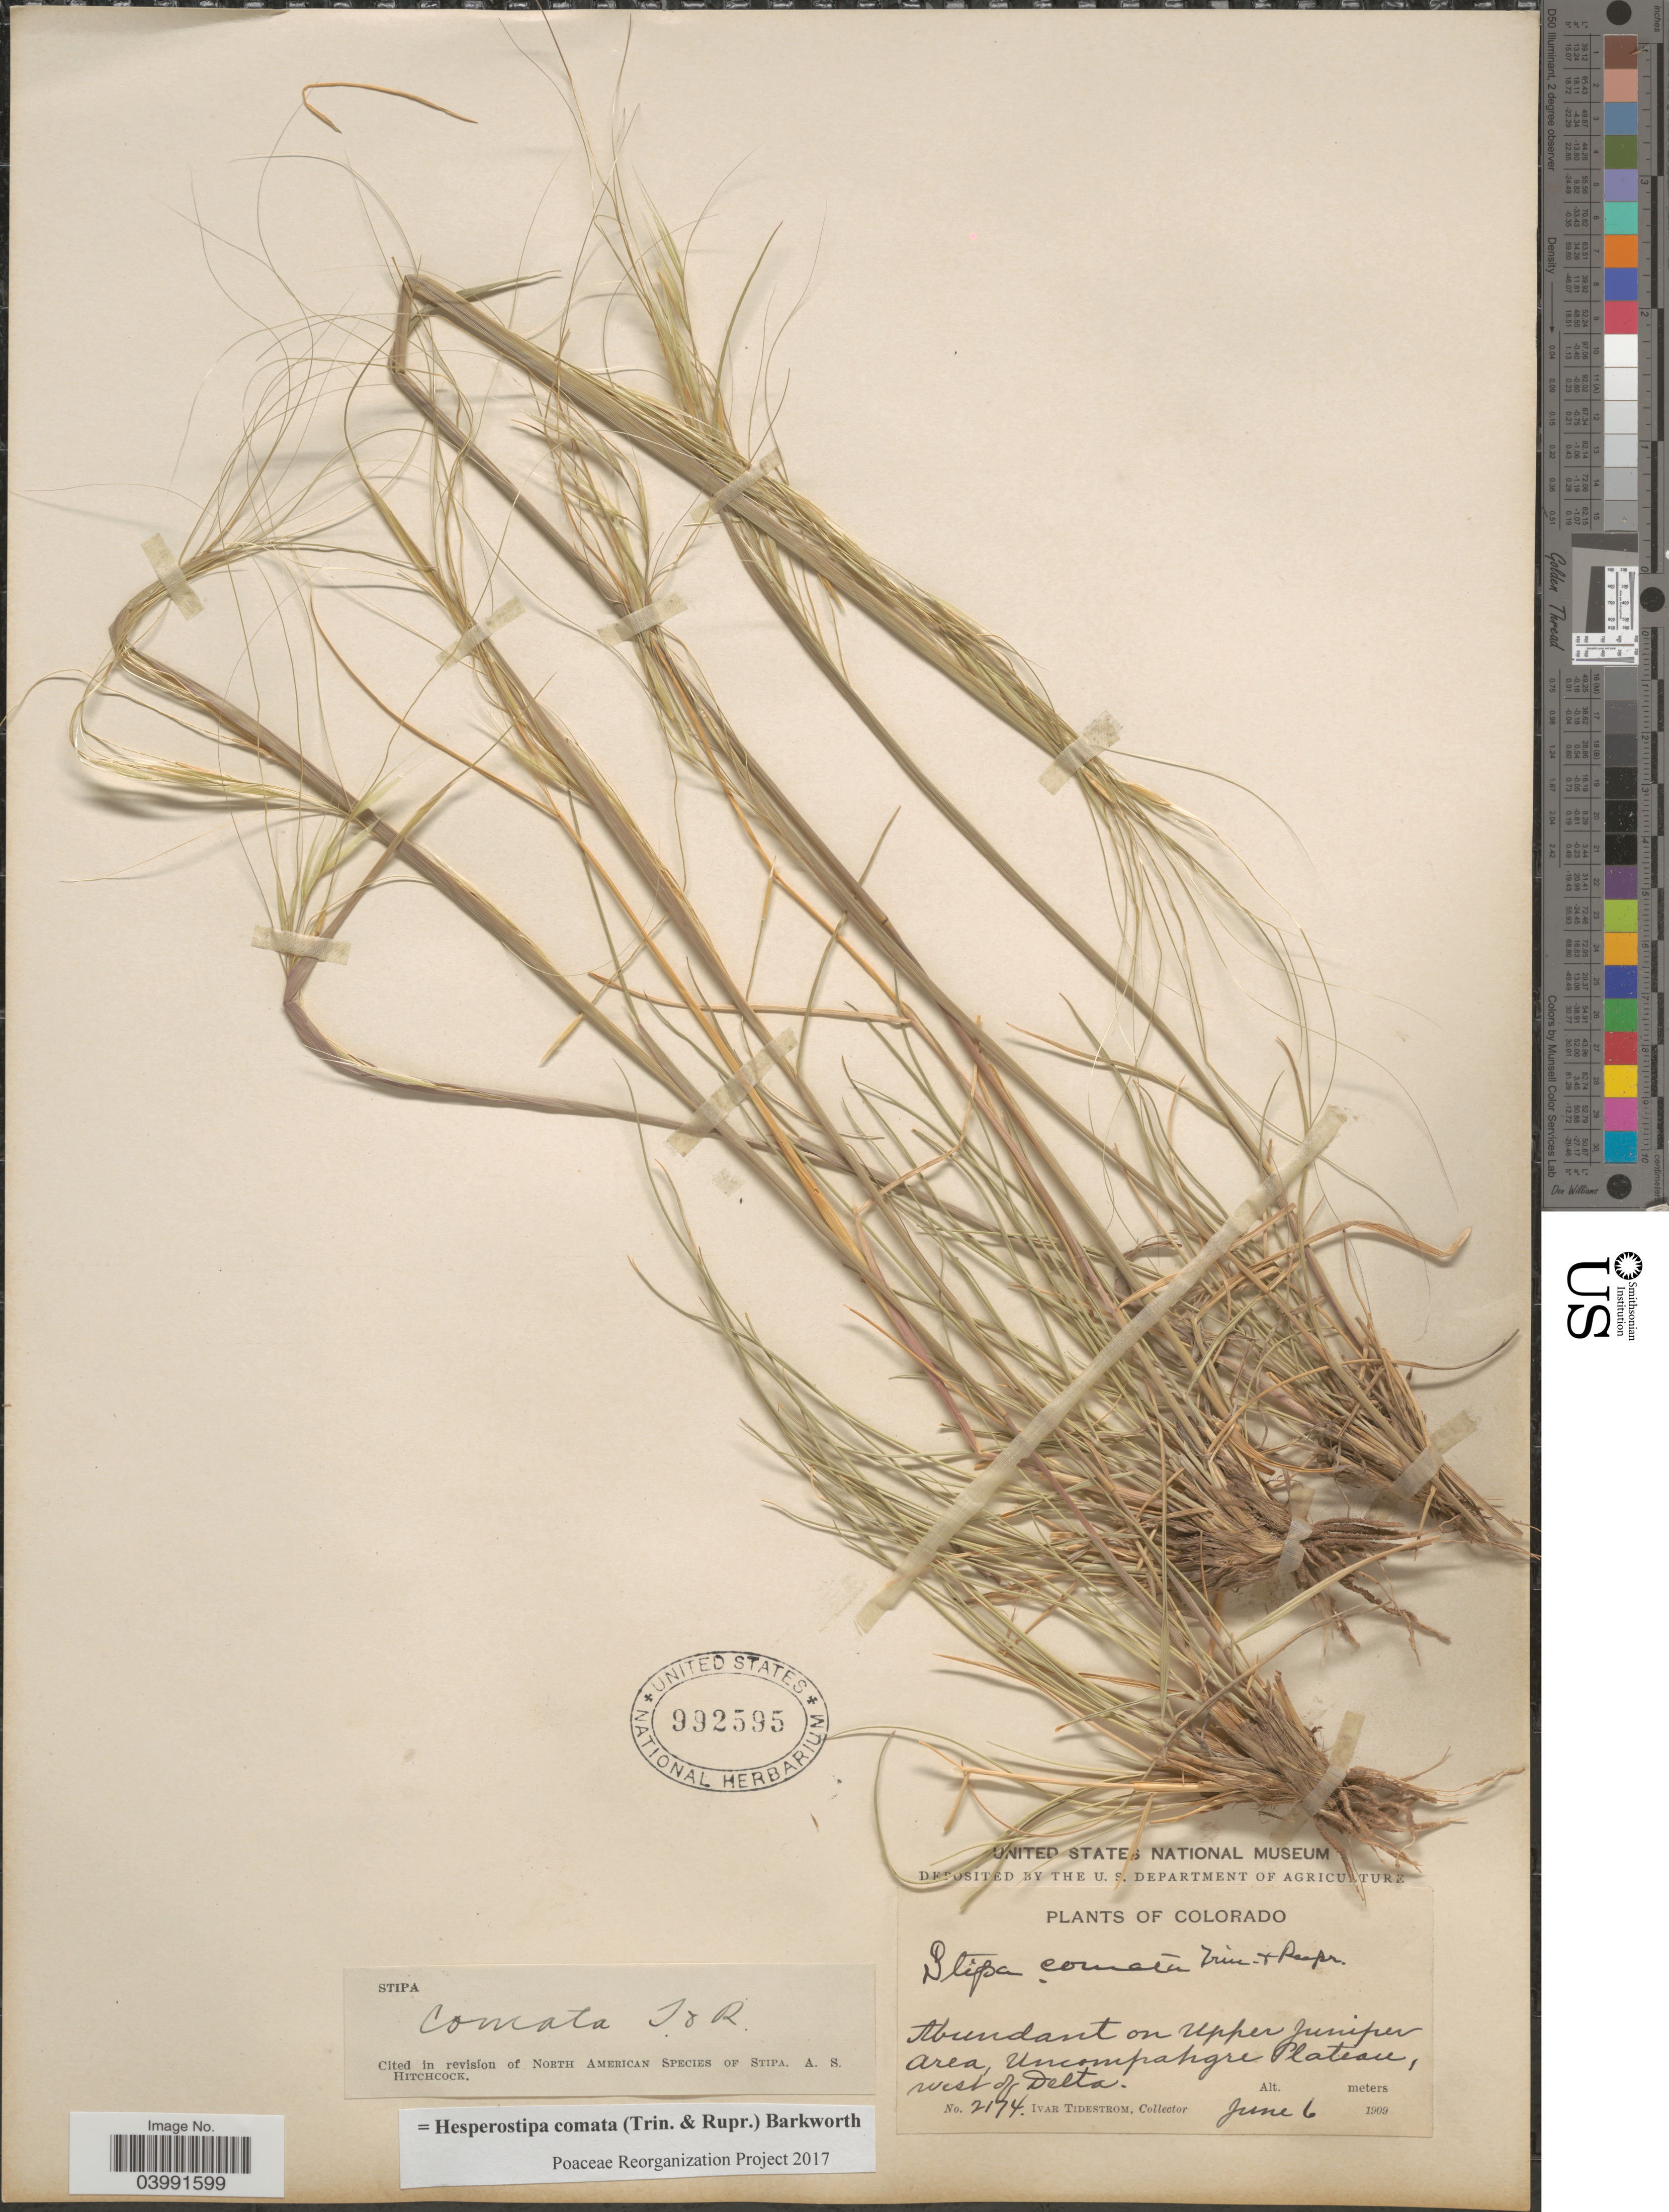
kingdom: Plantae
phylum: Tracheophyta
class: Liliopsida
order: Poales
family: Poaceae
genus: Hesperostipa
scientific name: Hesperostipa comata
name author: (Trin. & Rupr.) Barkworth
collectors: I. F. Tidestrom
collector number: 2174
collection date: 1909-06-06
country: United States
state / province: Colorado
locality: On Upper Juniper Area, Uncompahgre Plateau, west of Delta.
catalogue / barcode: US 992595